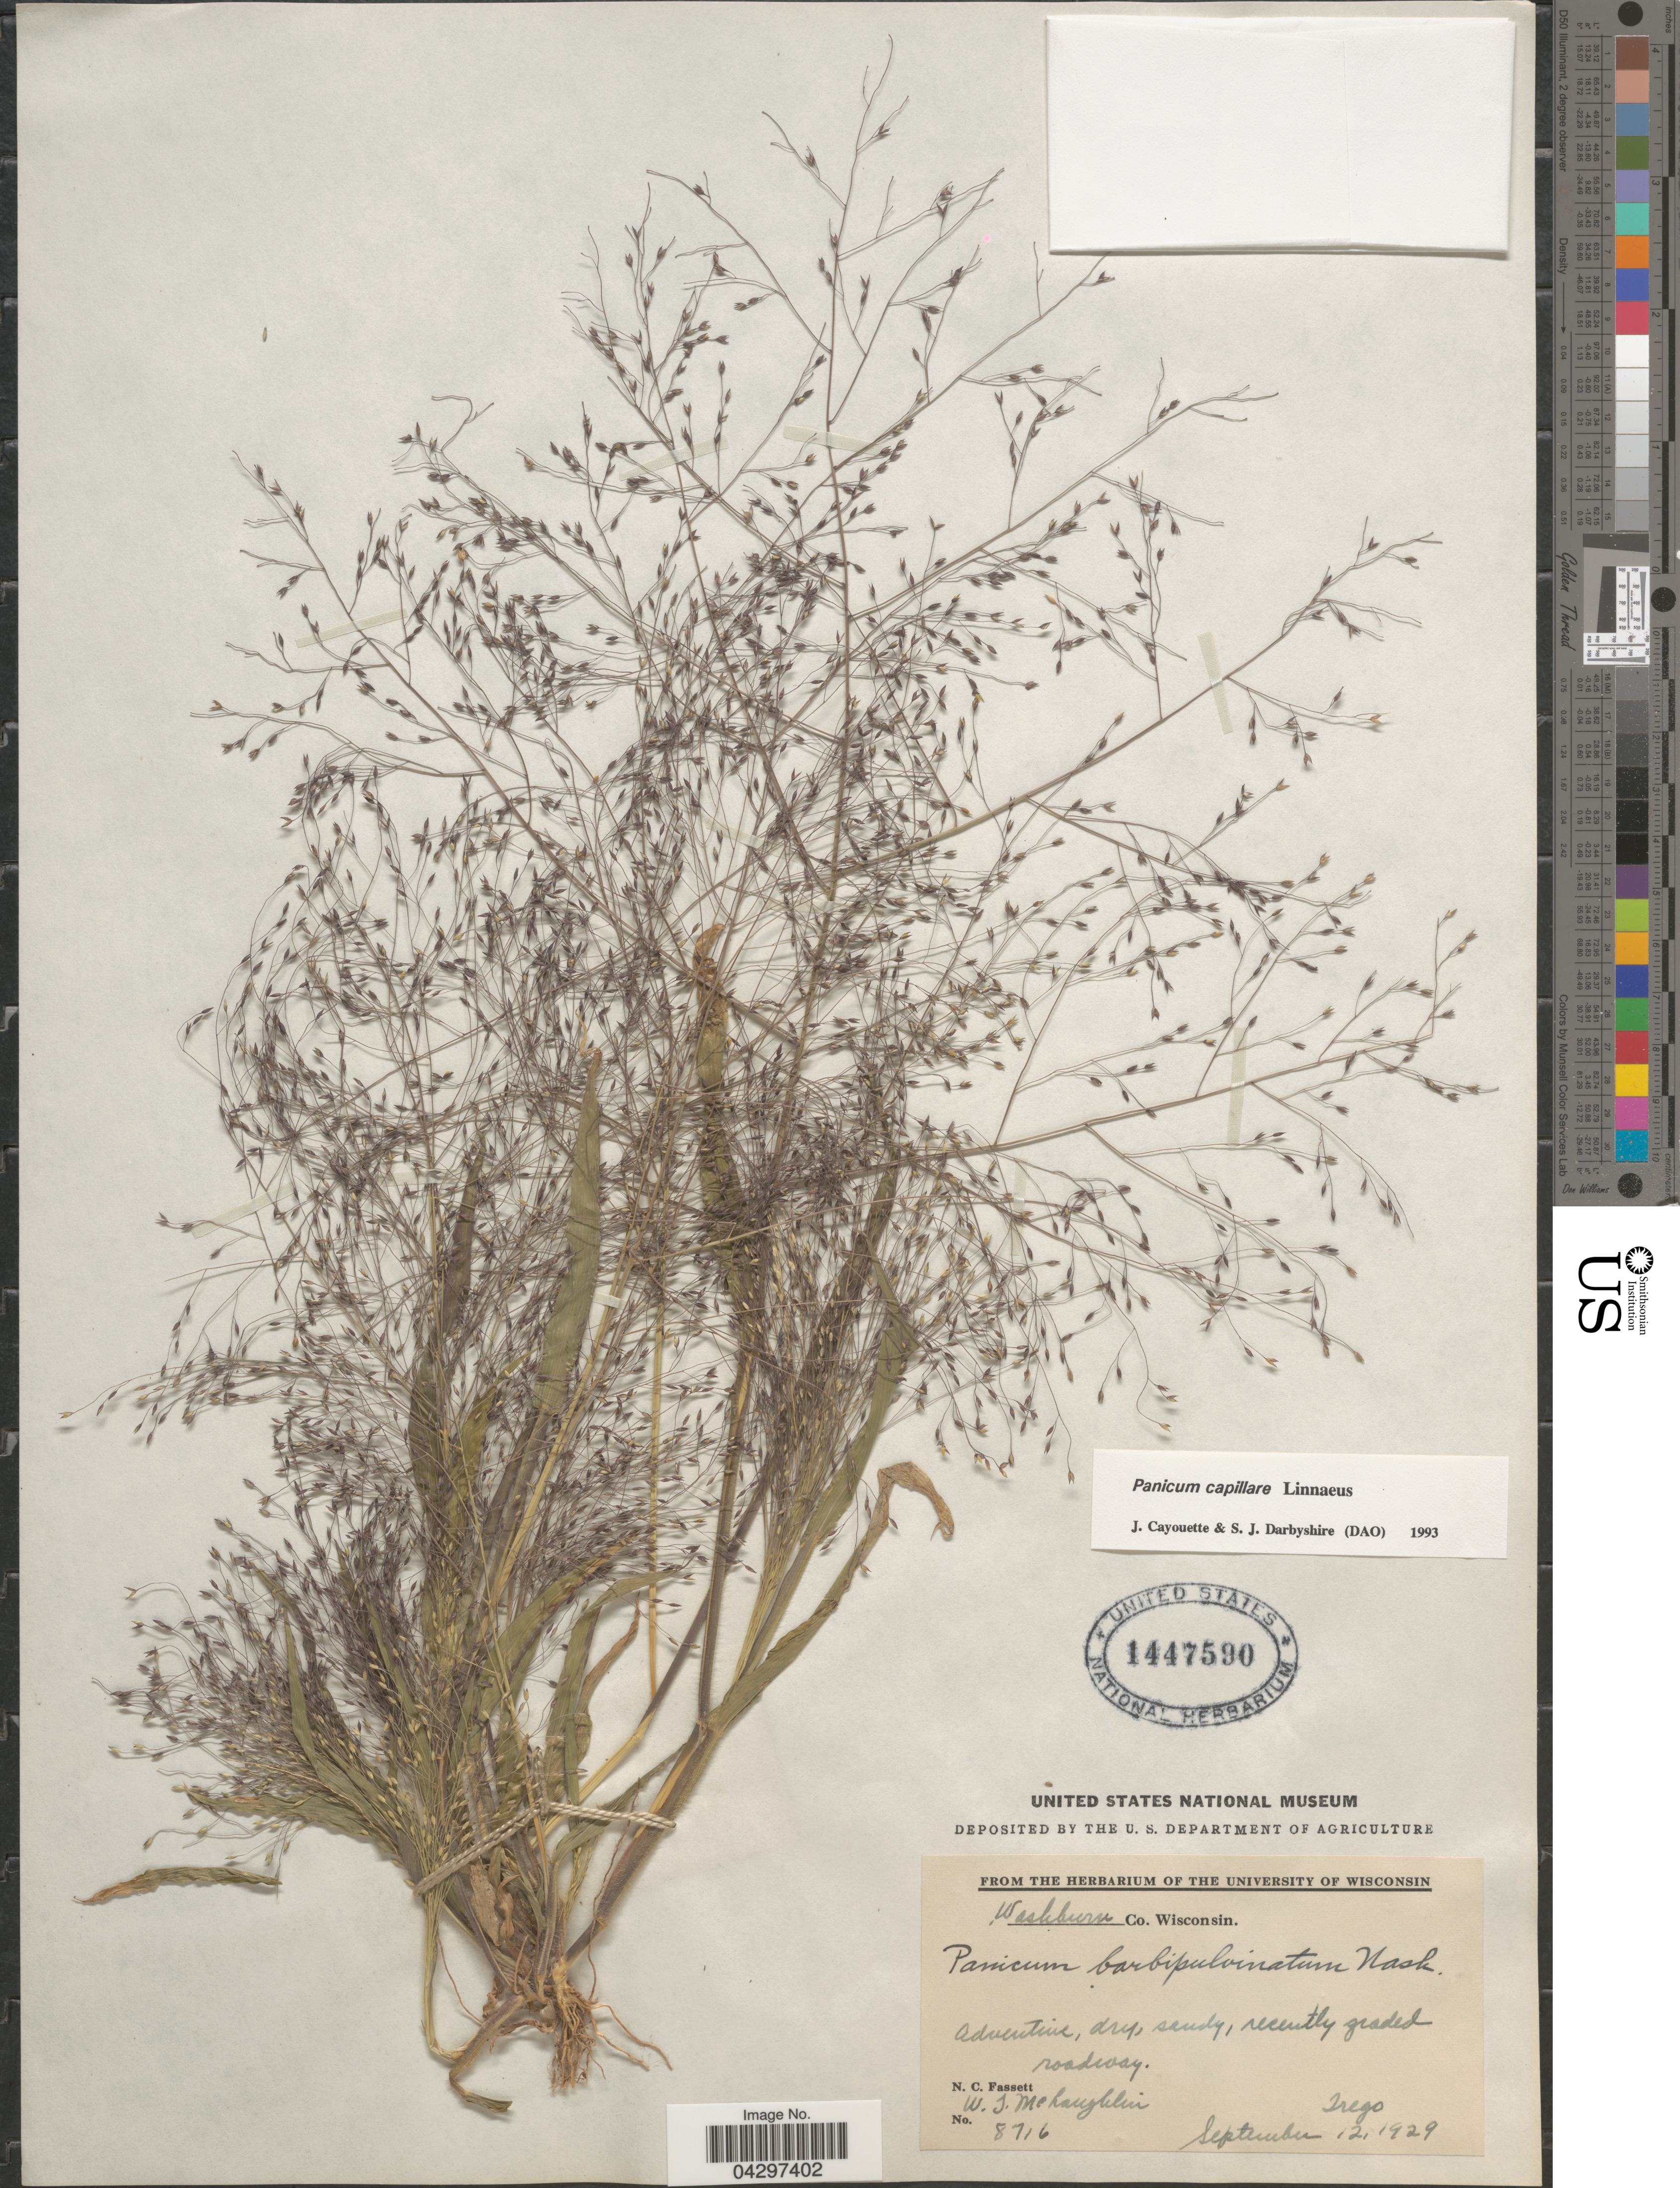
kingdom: Plantae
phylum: Tracheophyta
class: Liliopsida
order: Poales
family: Poaceae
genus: Panicum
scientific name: Panicum capillare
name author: L.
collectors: N. C. Fassett & W. McLaughlin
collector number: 8716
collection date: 1929-09-12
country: United States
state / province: Wisconsin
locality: Washburn Co. Trego.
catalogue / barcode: US 1447590